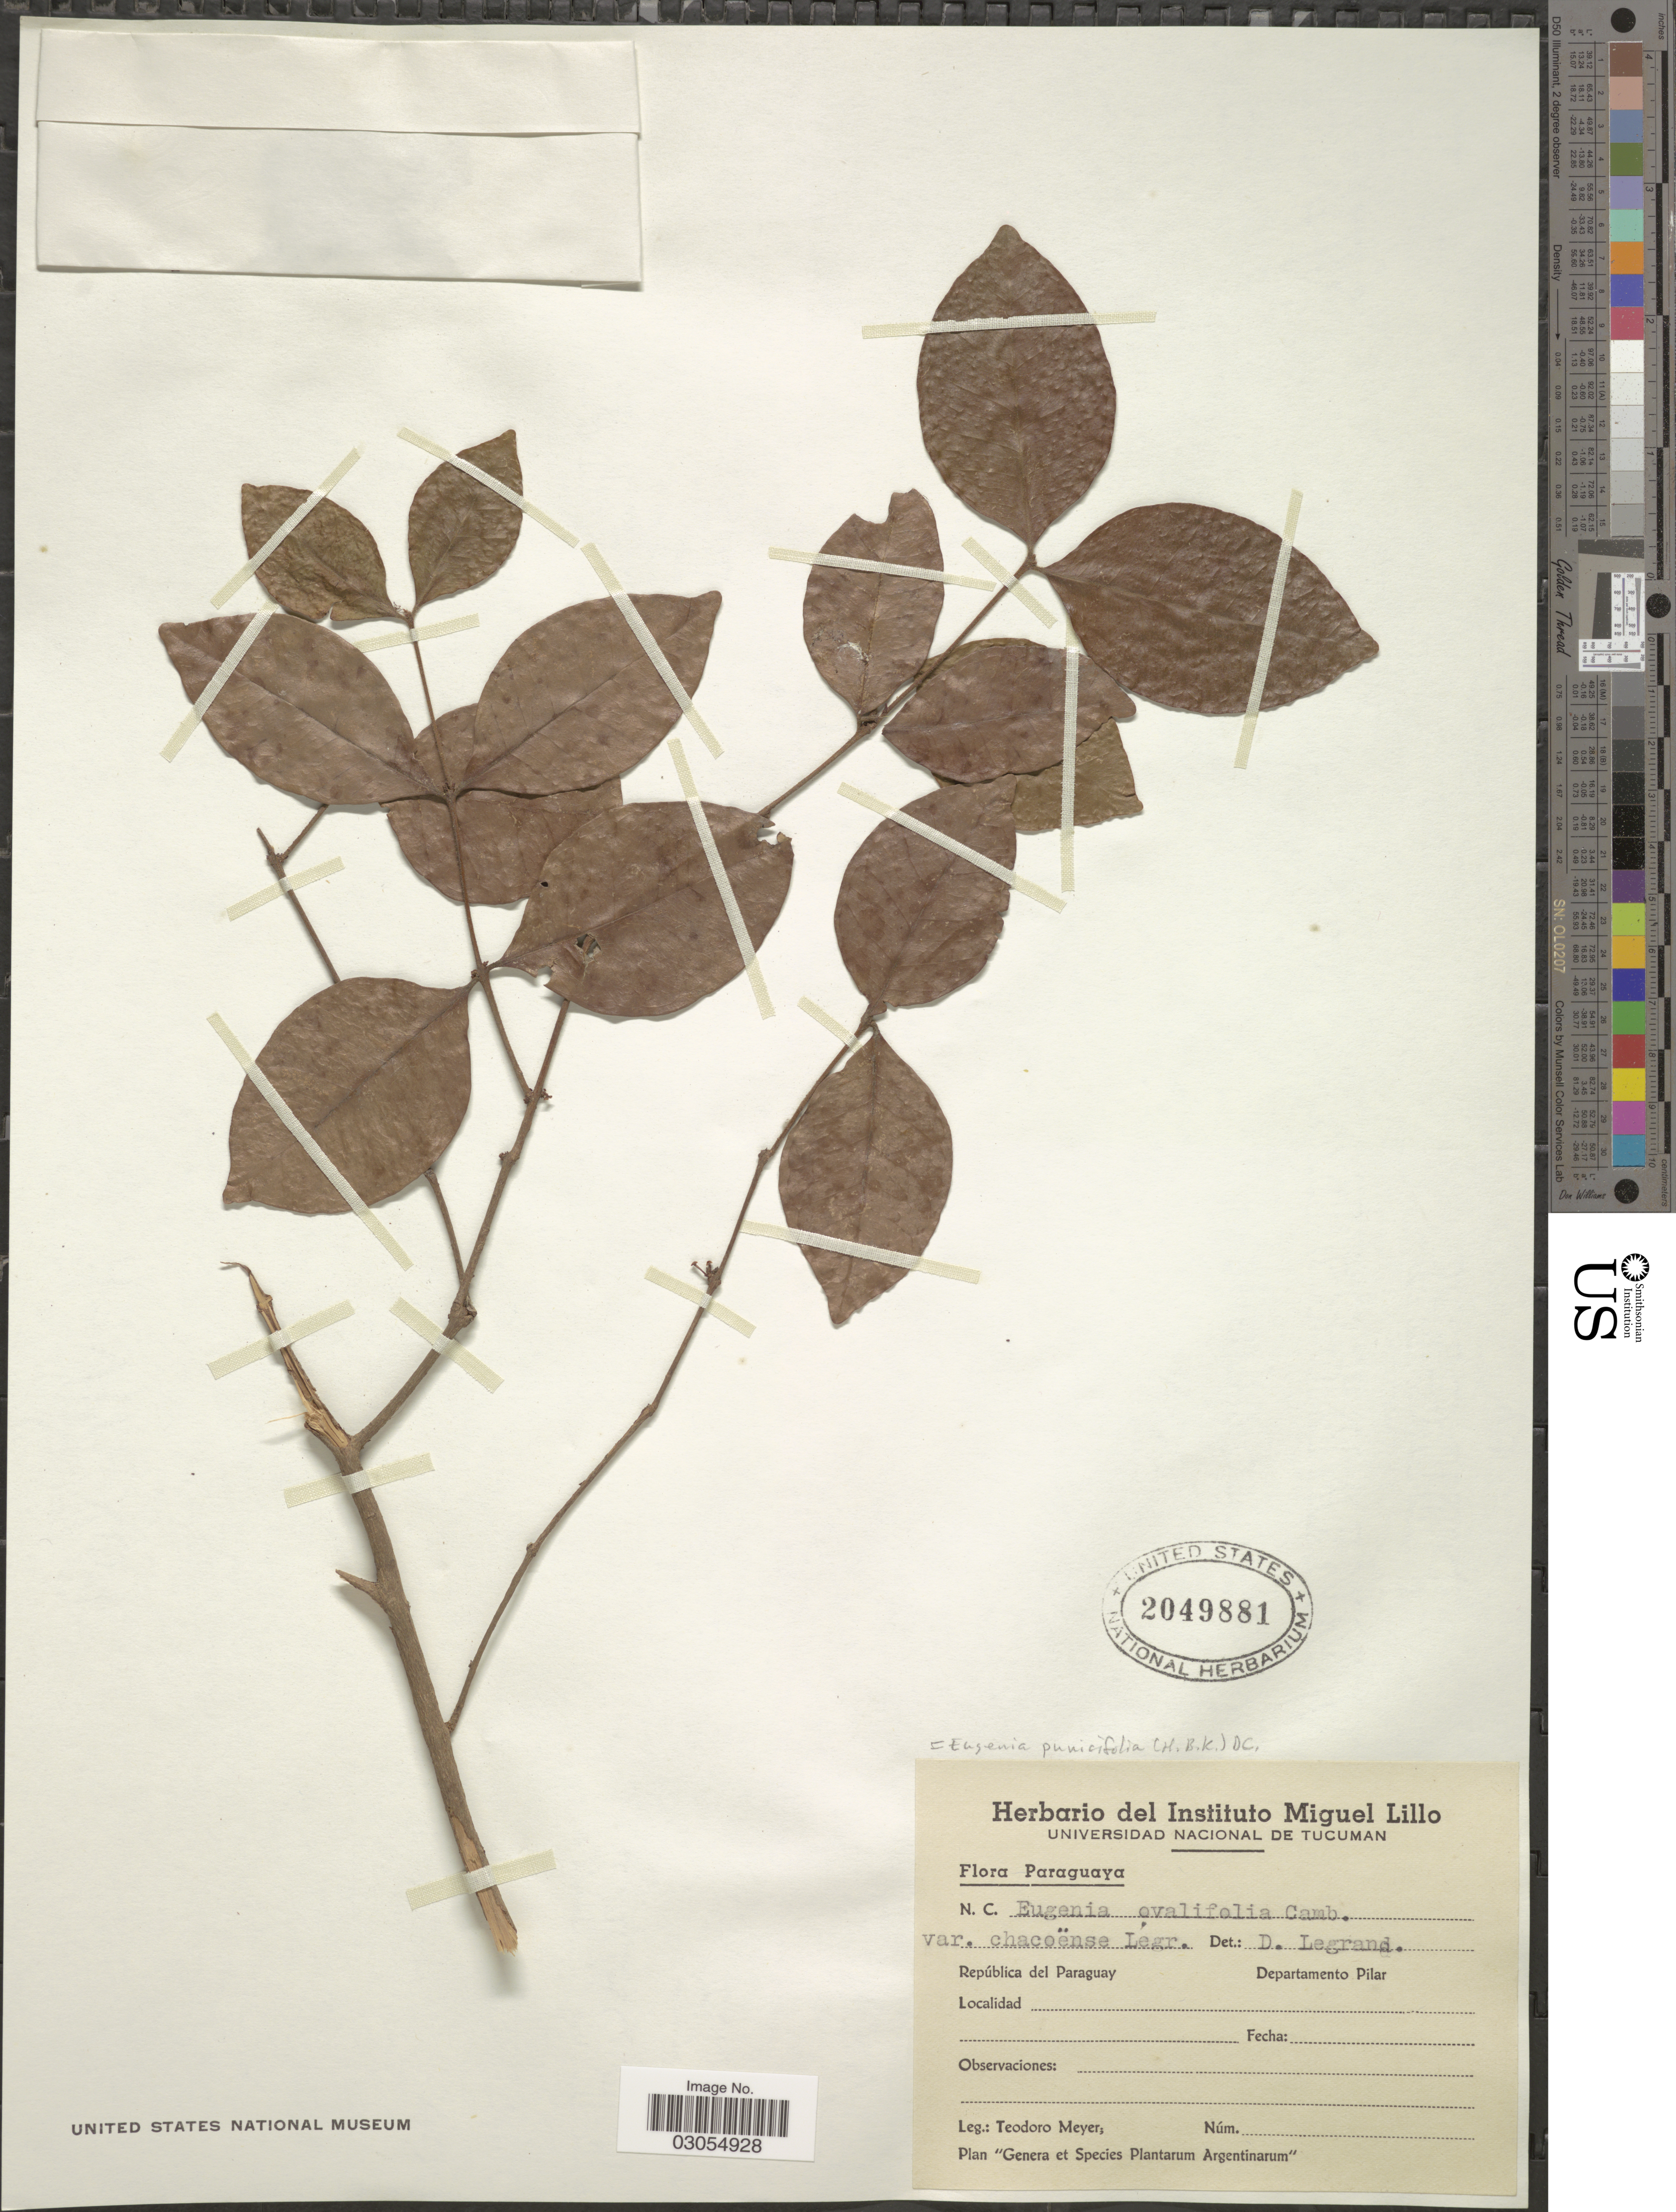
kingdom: Plantae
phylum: Tracheophyta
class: Magnoliopsida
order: Myrtales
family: Myrtaceae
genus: Eugenia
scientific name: Eugenia punicifolia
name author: (Kunth) DC.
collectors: T. Meyer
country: Paraguay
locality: Departamento Pilar.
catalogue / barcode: US 2049881